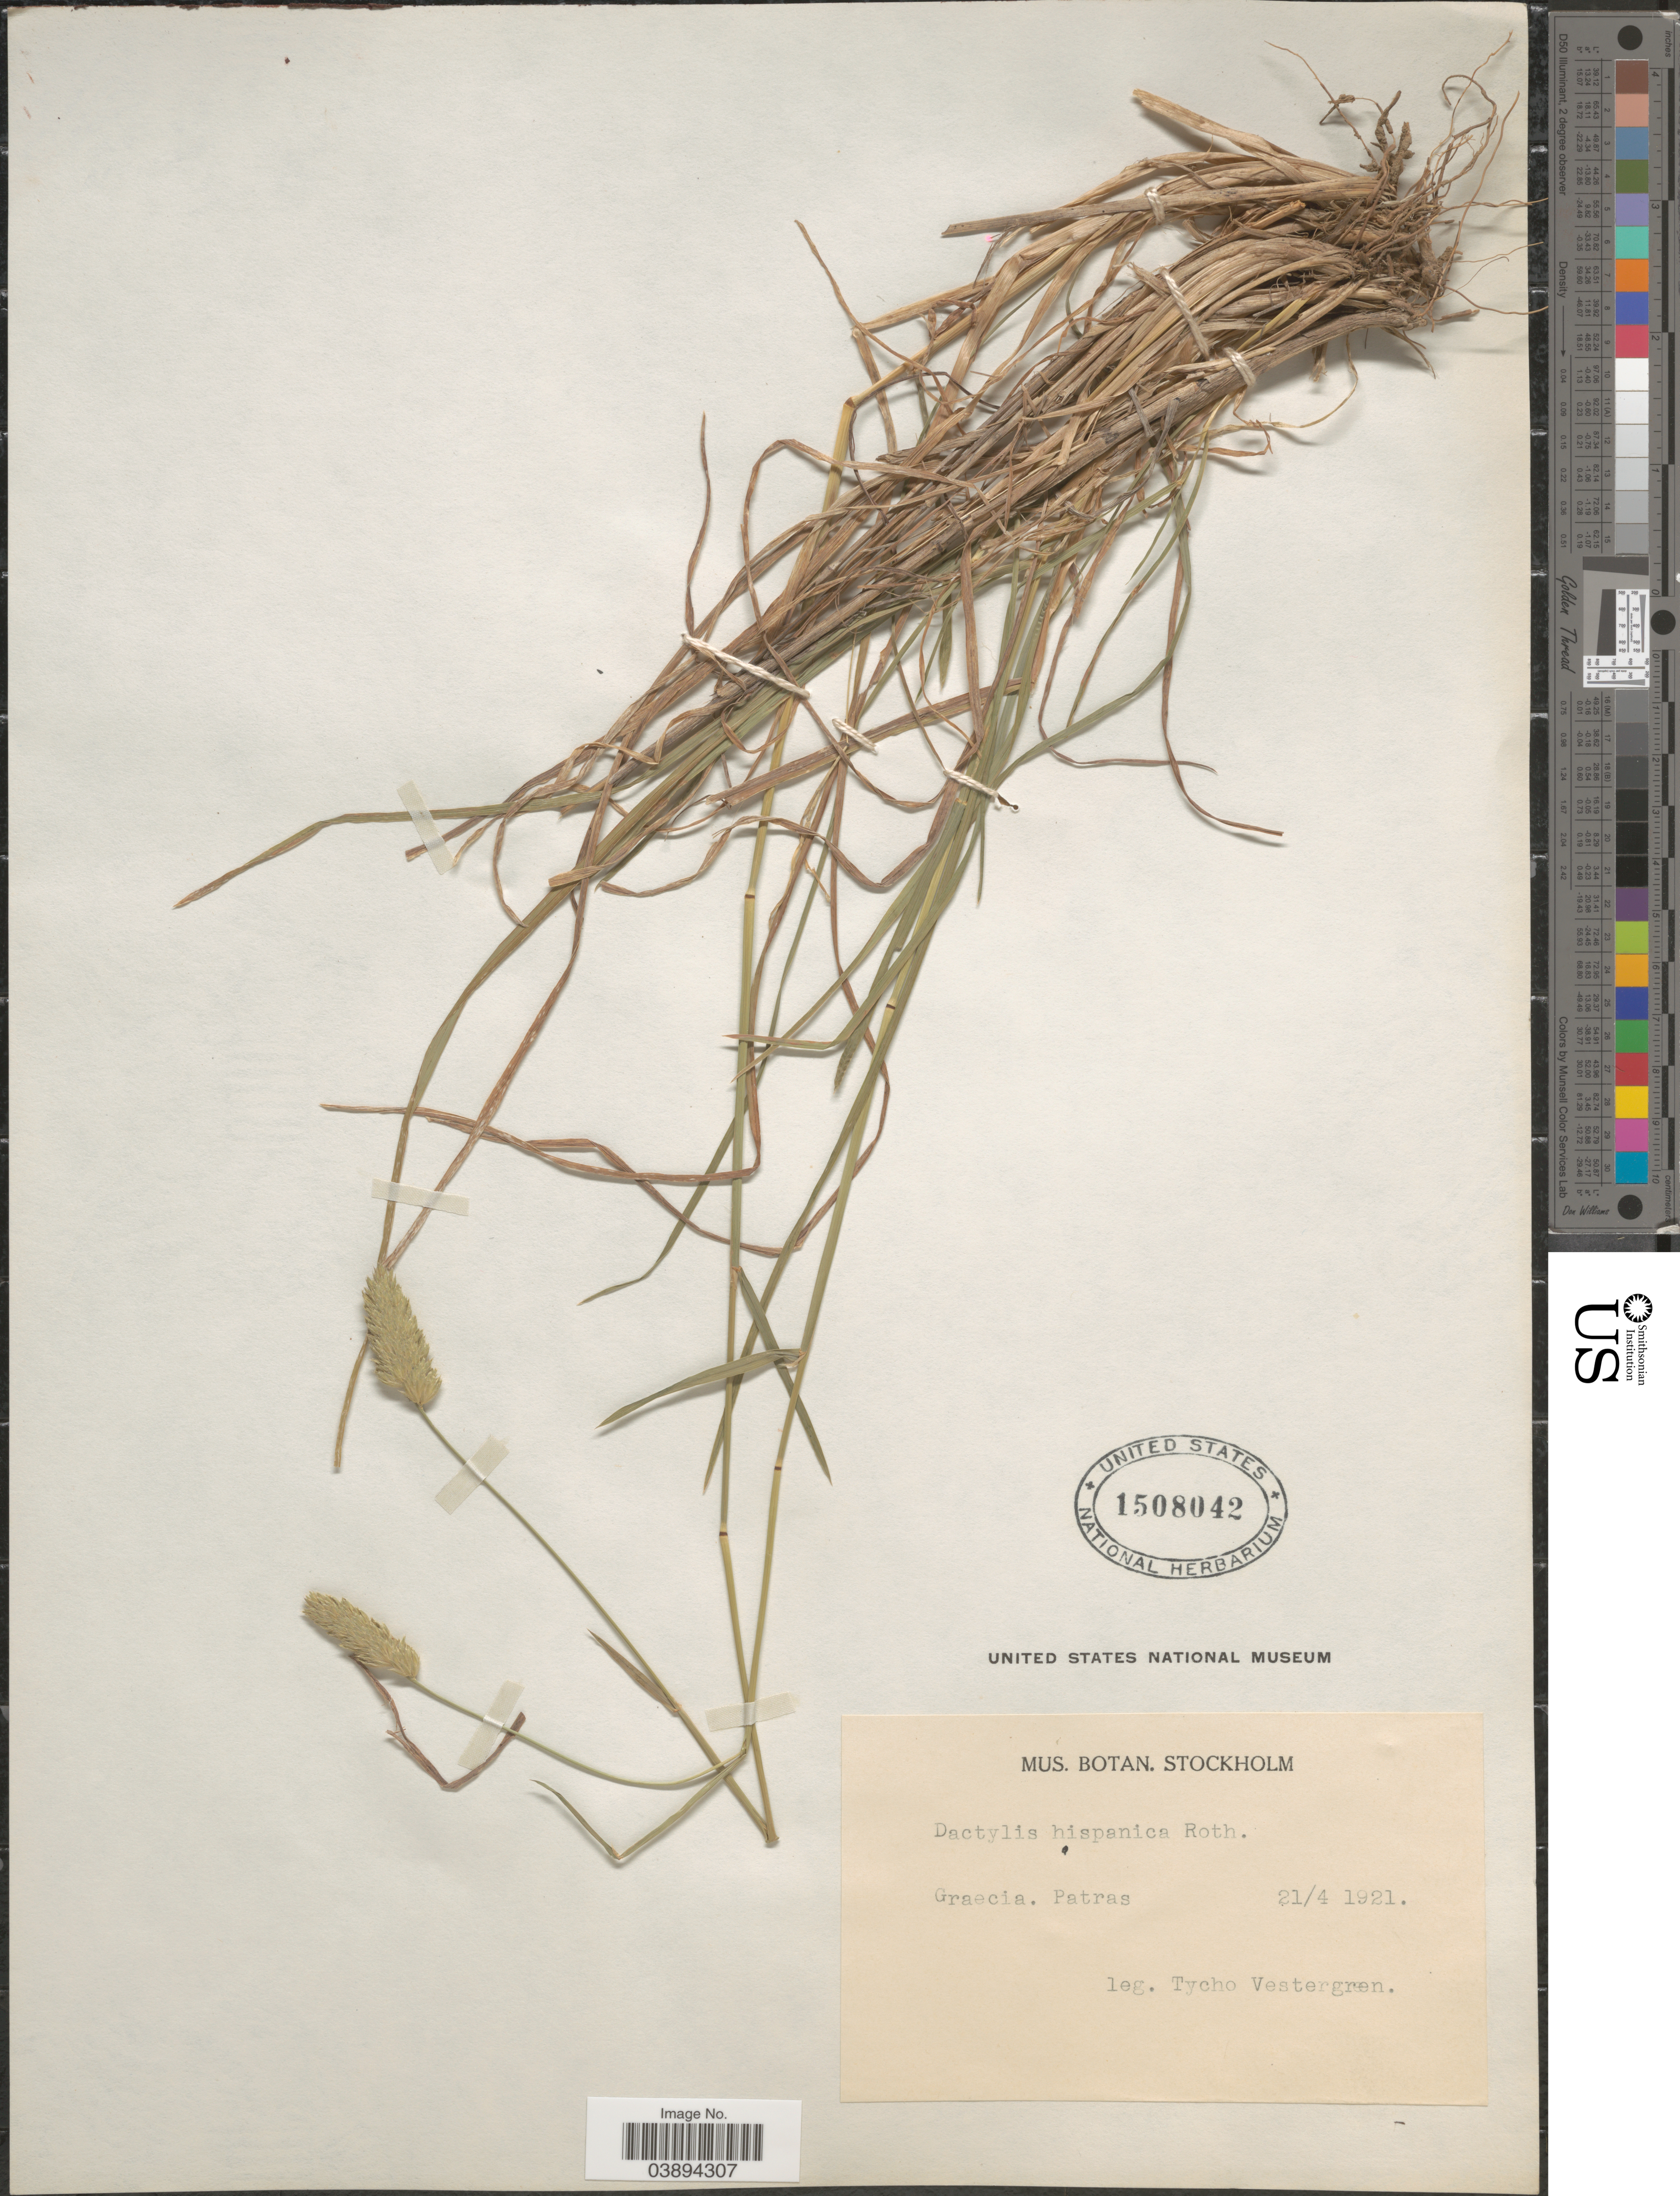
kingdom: Plantae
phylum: Tracheophyta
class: Liliopsida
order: Poales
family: Poaceae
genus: Dactylis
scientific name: Dactylis glomerata subsp. hispanica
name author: (Roth) Nyman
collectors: T. Vestergren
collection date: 1921-04-21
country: Greece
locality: Graecia. Patras.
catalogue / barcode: US 1508042